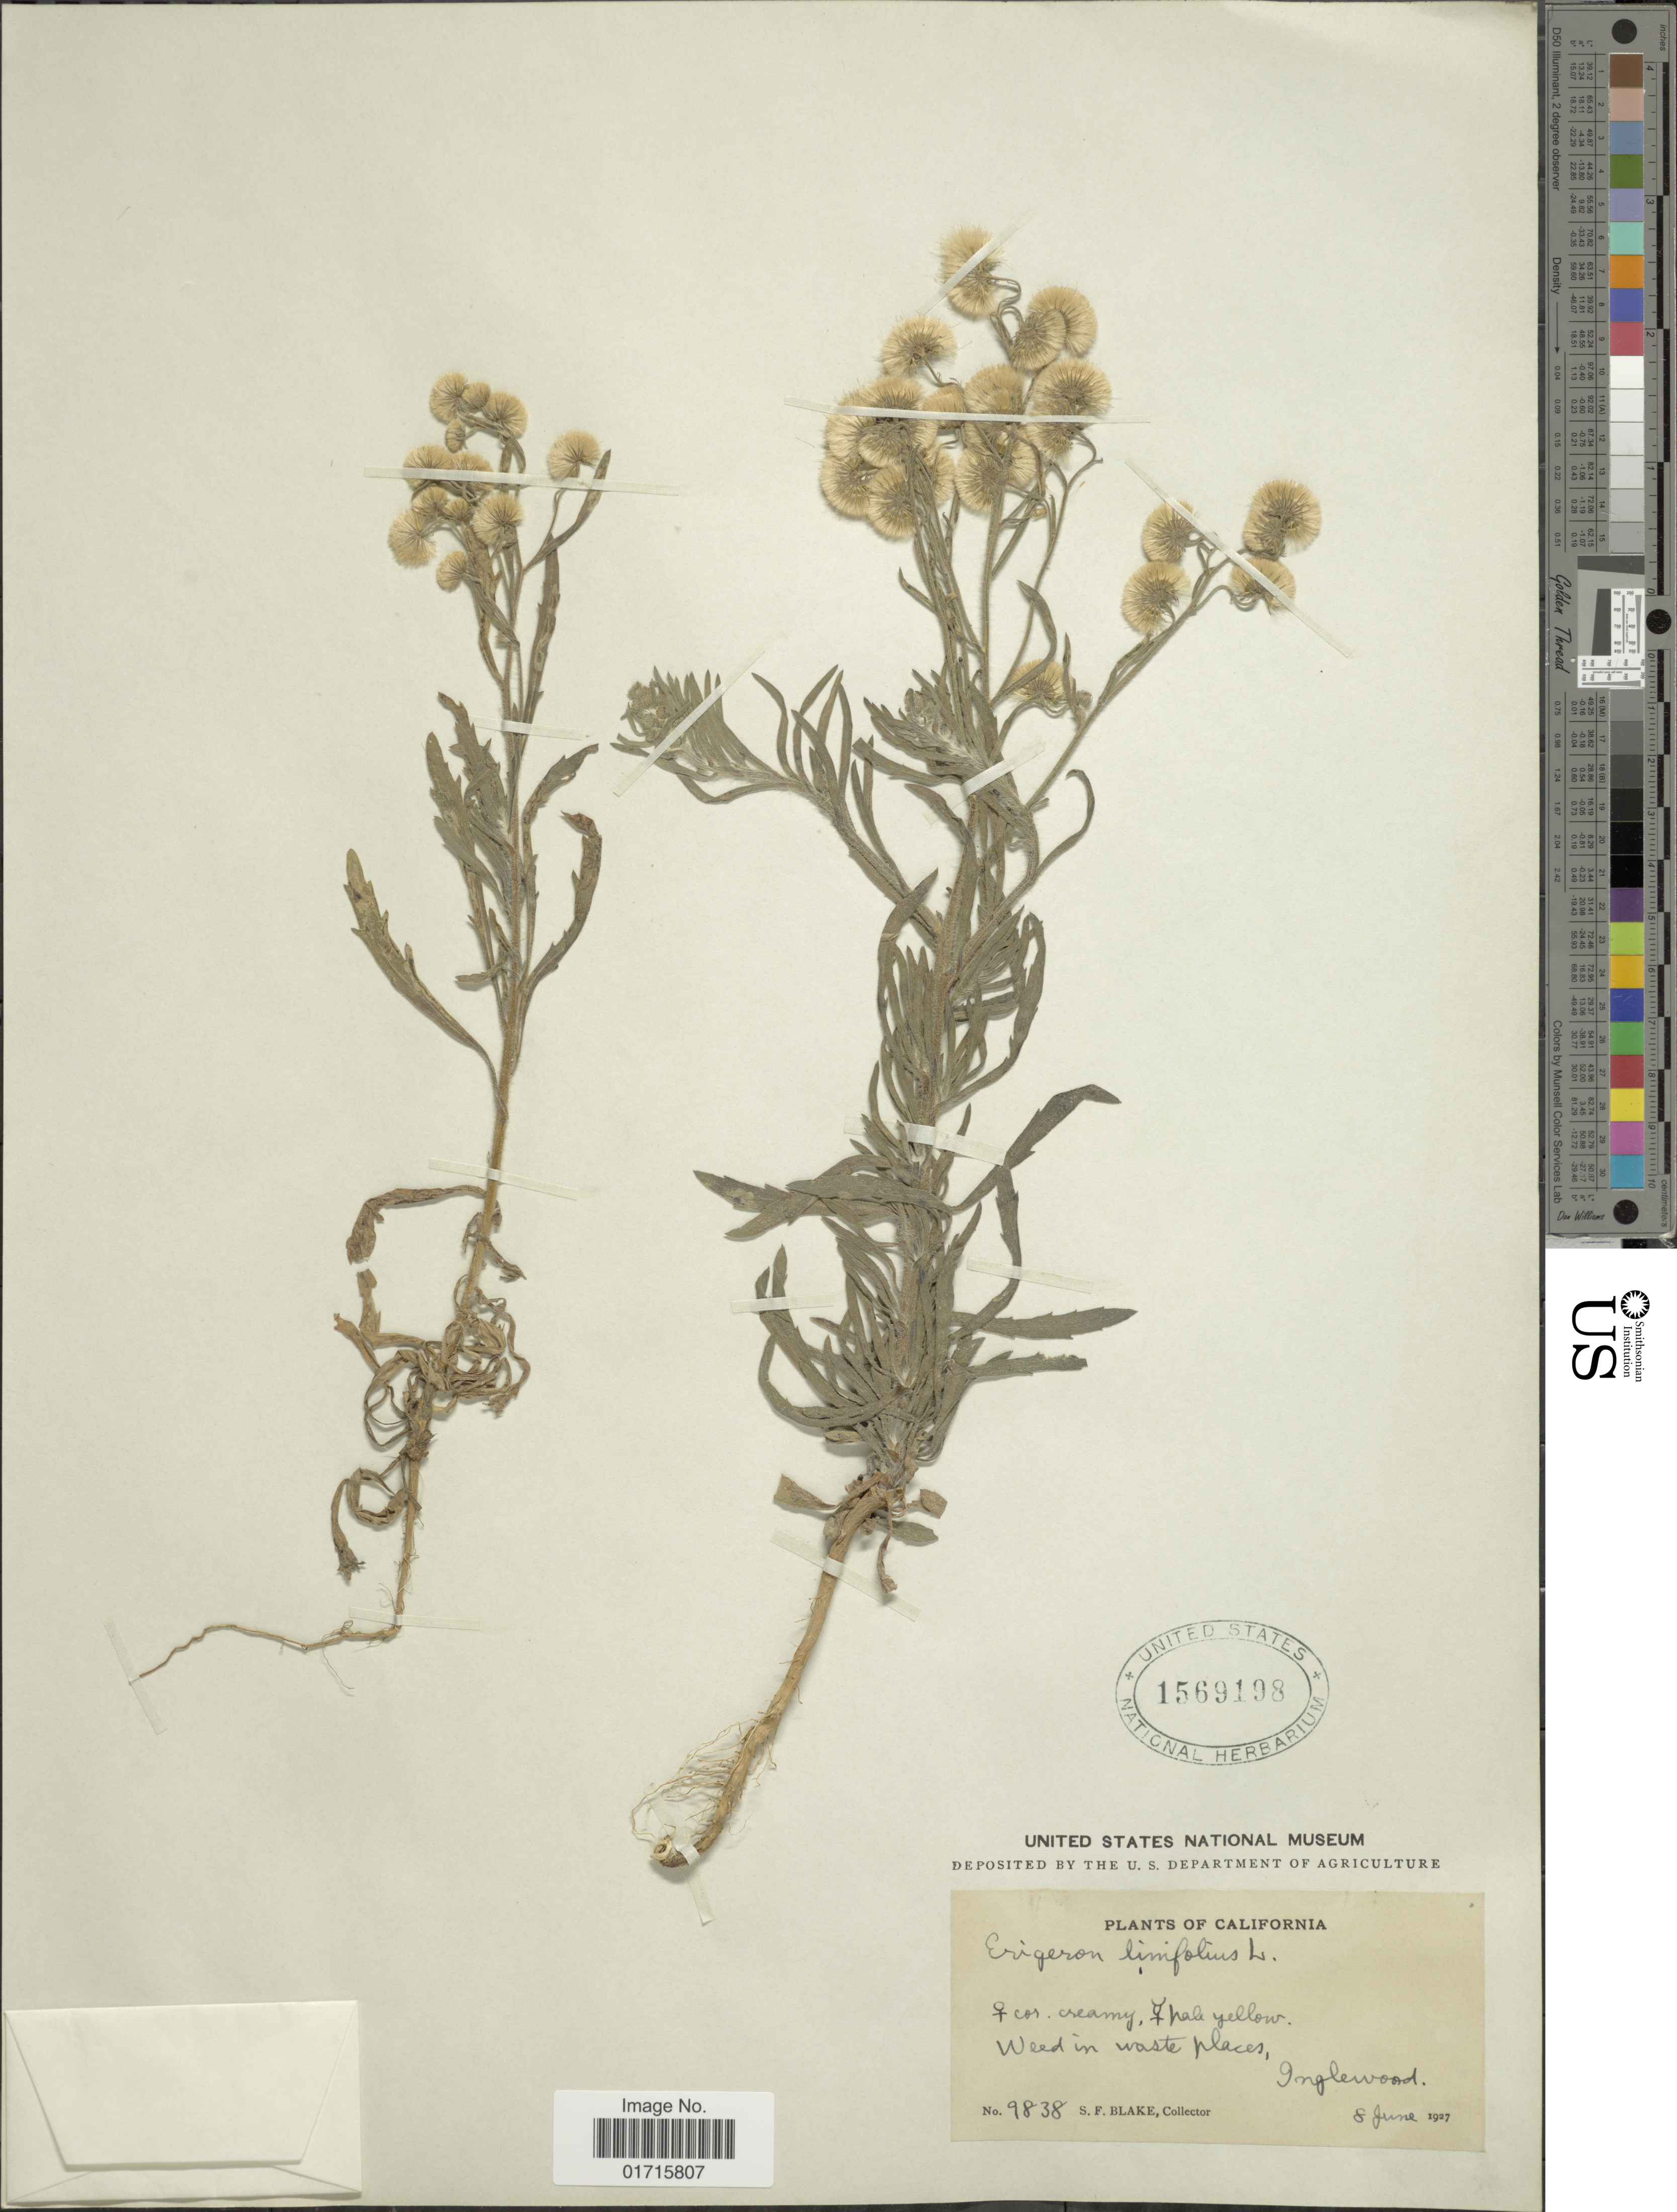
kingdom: Plantae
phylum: Tracheophyta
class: Magnoliopsida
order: Asterales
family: Asteraceae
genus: Conyza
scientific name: Conyza bonariensis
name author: (L.) Cronq.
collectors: S. Blake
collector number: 9838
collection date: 1927-06-08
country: United States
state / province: California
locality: California. Weed in wast places. Inglewood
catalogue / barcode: US 1569198